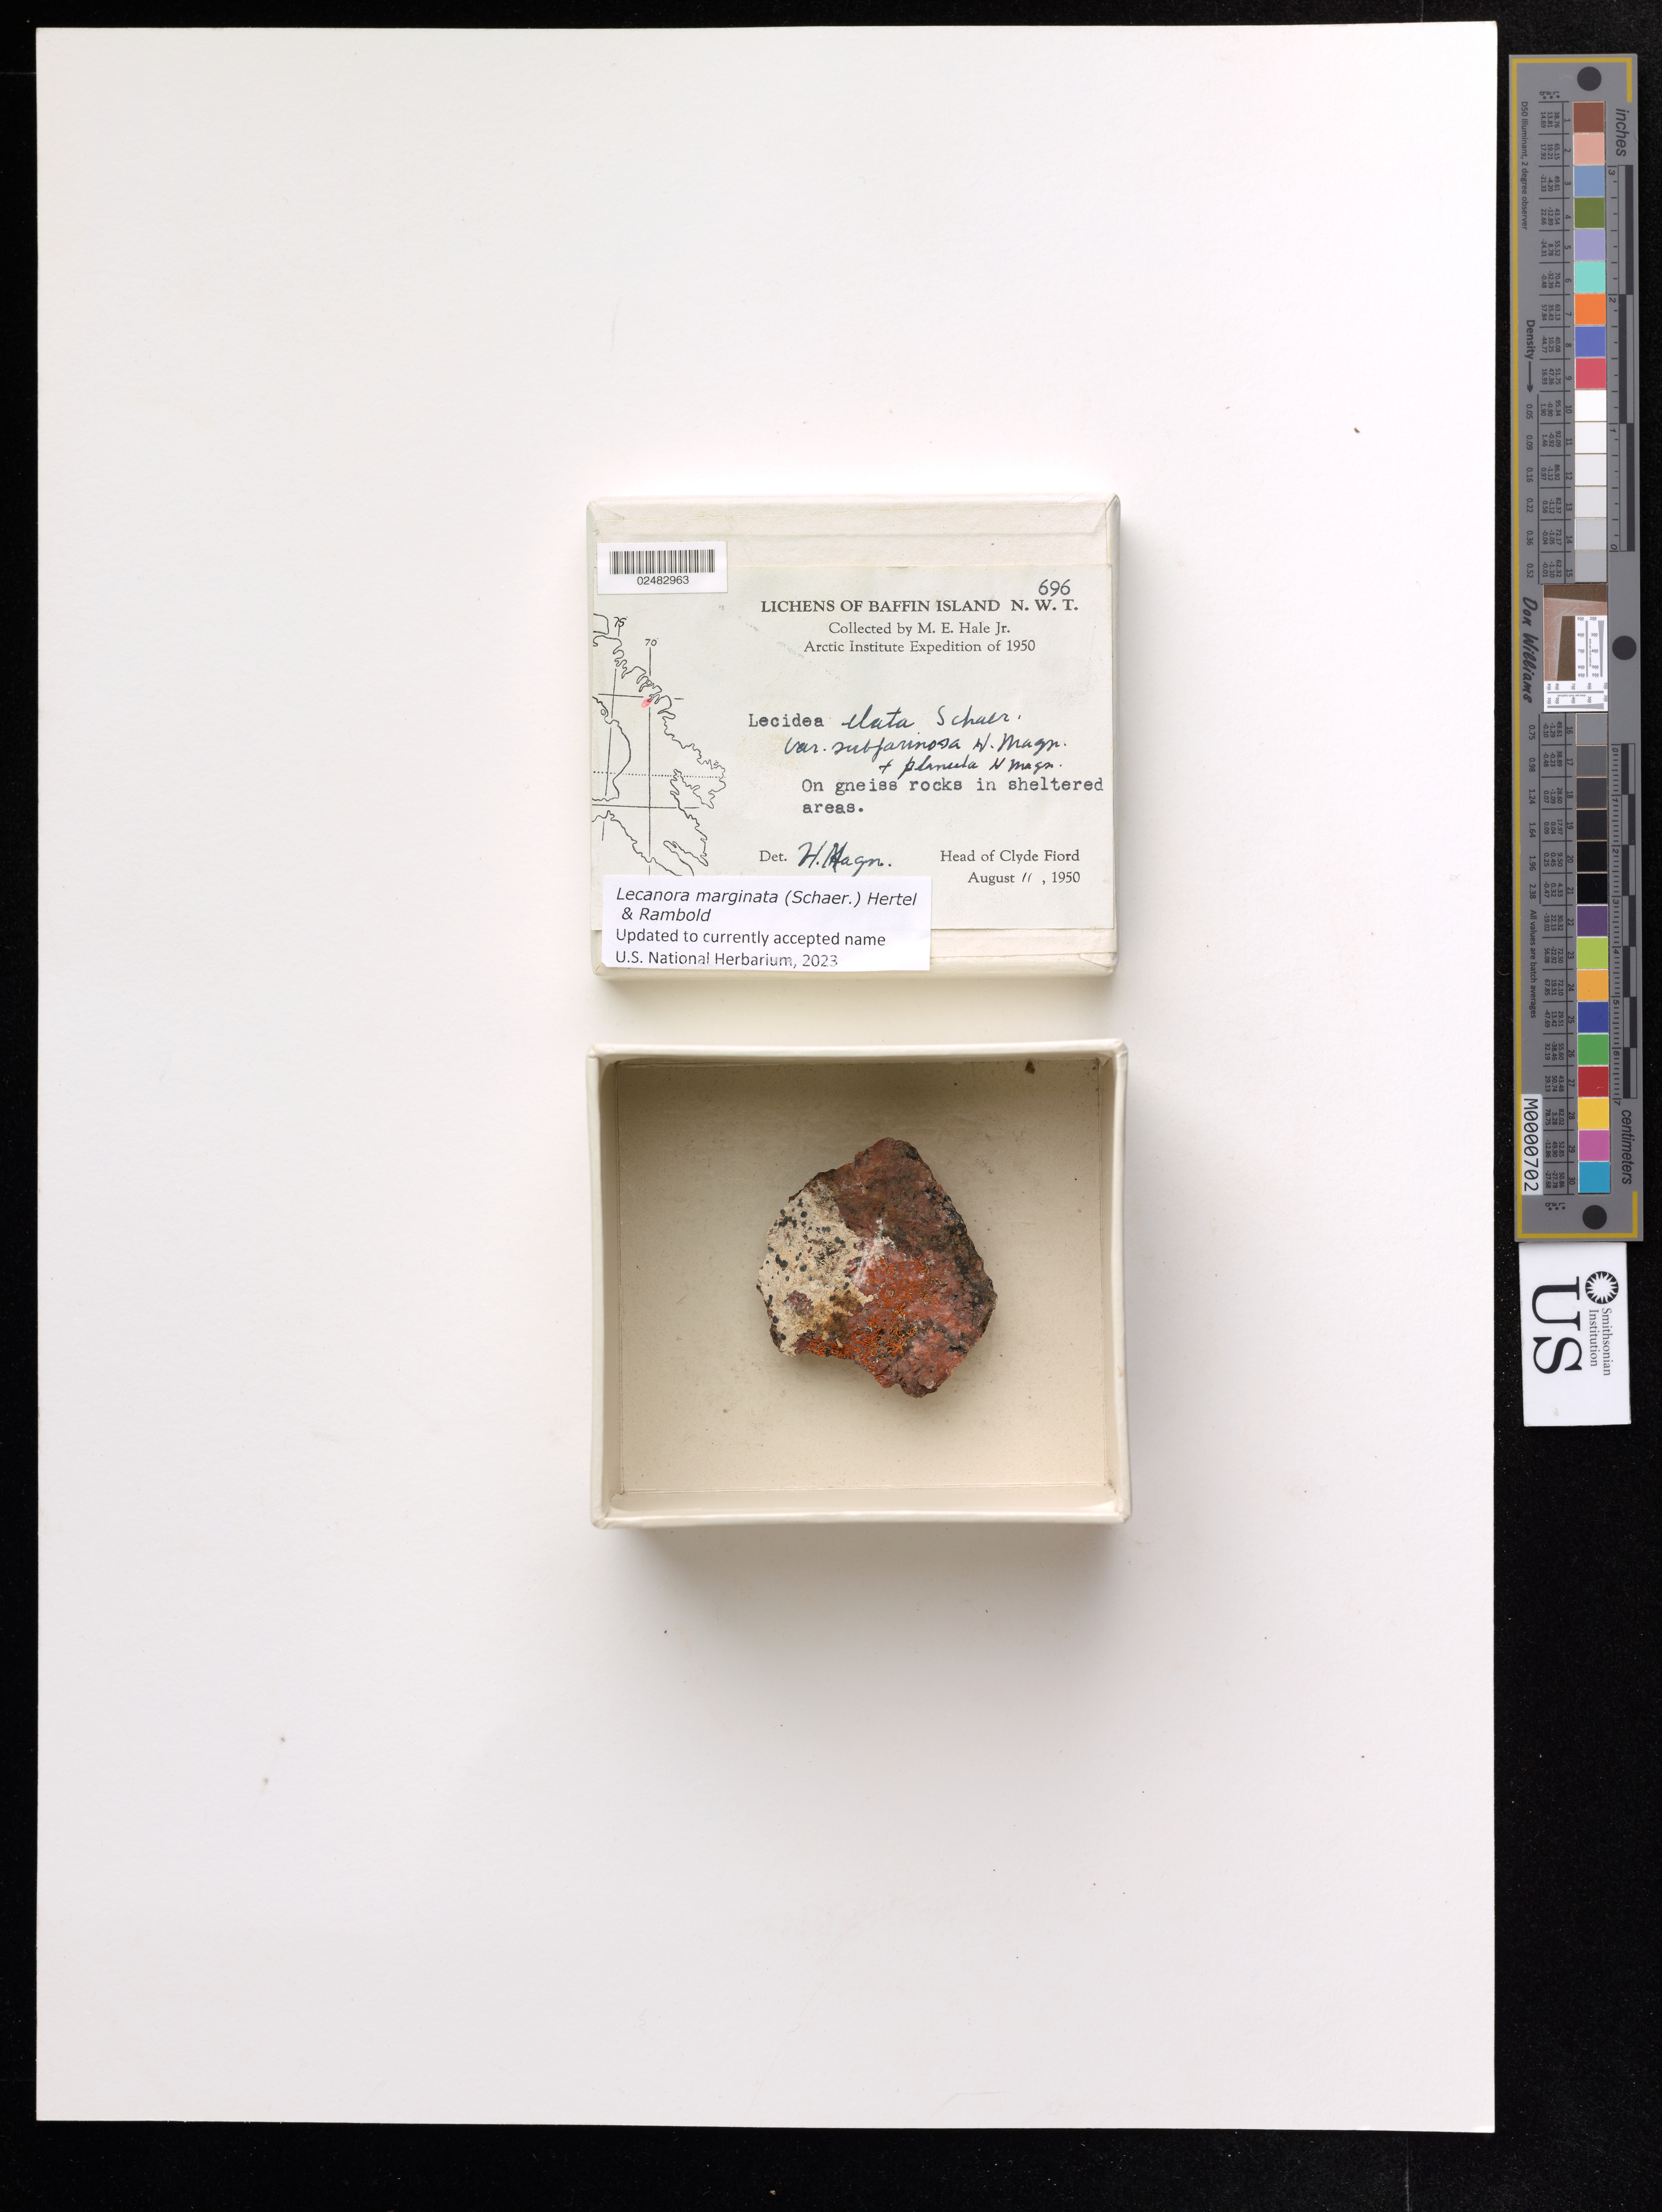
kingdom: Fungi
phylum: Ascomycota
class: Lecanoromycetes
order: Lecanorales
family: Lecanoraceae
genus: Lecanora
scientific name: Lecanora marginata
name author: (Schaer.) Hertel & Rambold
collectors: M. Hale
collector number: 696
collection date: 1950-08-11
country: Canada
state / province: Northwest Territories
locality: Baffin Island. Head of Clyde Fiord.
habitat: On gneiss rocks in sheltered areas.